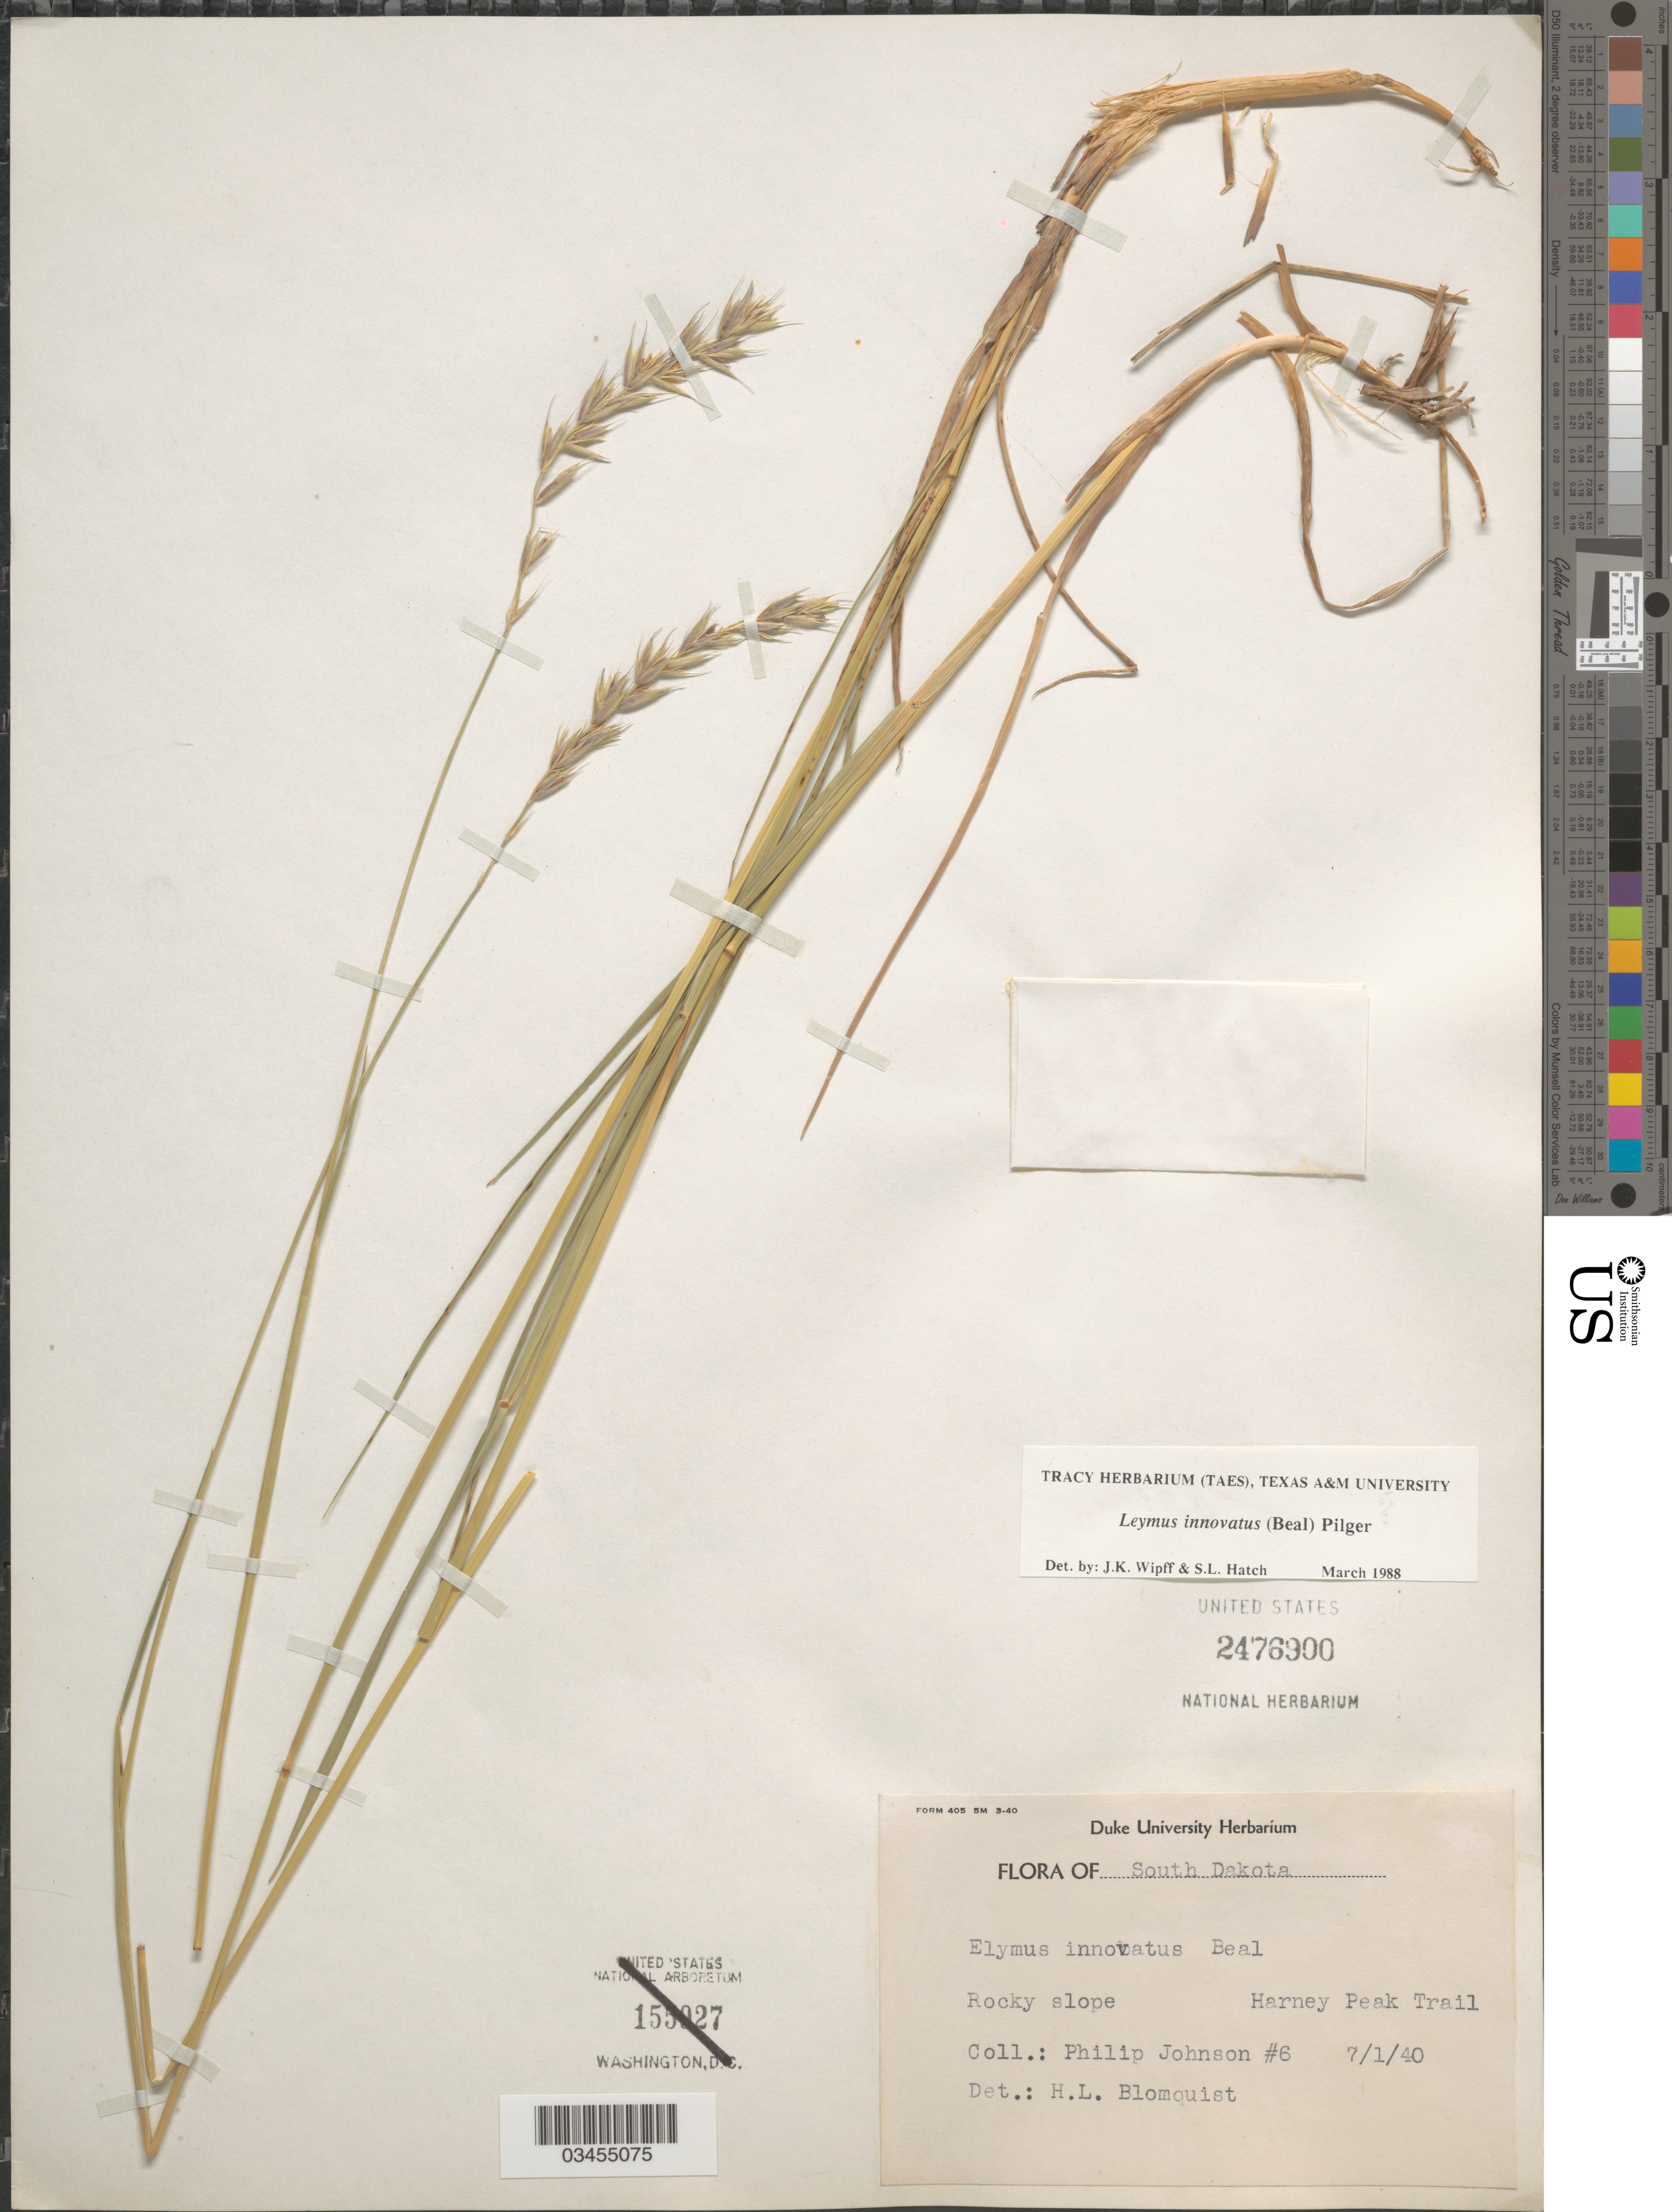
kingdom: Plantae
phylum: Tracheophyta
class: Liliopsida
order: Poales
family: Poaceae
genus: Leymus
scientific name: Leymus innovatus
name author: (W.J. Beal) Pilg.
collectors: P. Johnson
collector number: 6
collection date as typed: Transcribed d/m/y: 1/7/40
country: United States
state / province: South Dakota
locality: Rocky slope Harney Peak Trail.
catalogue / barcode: US 2476900